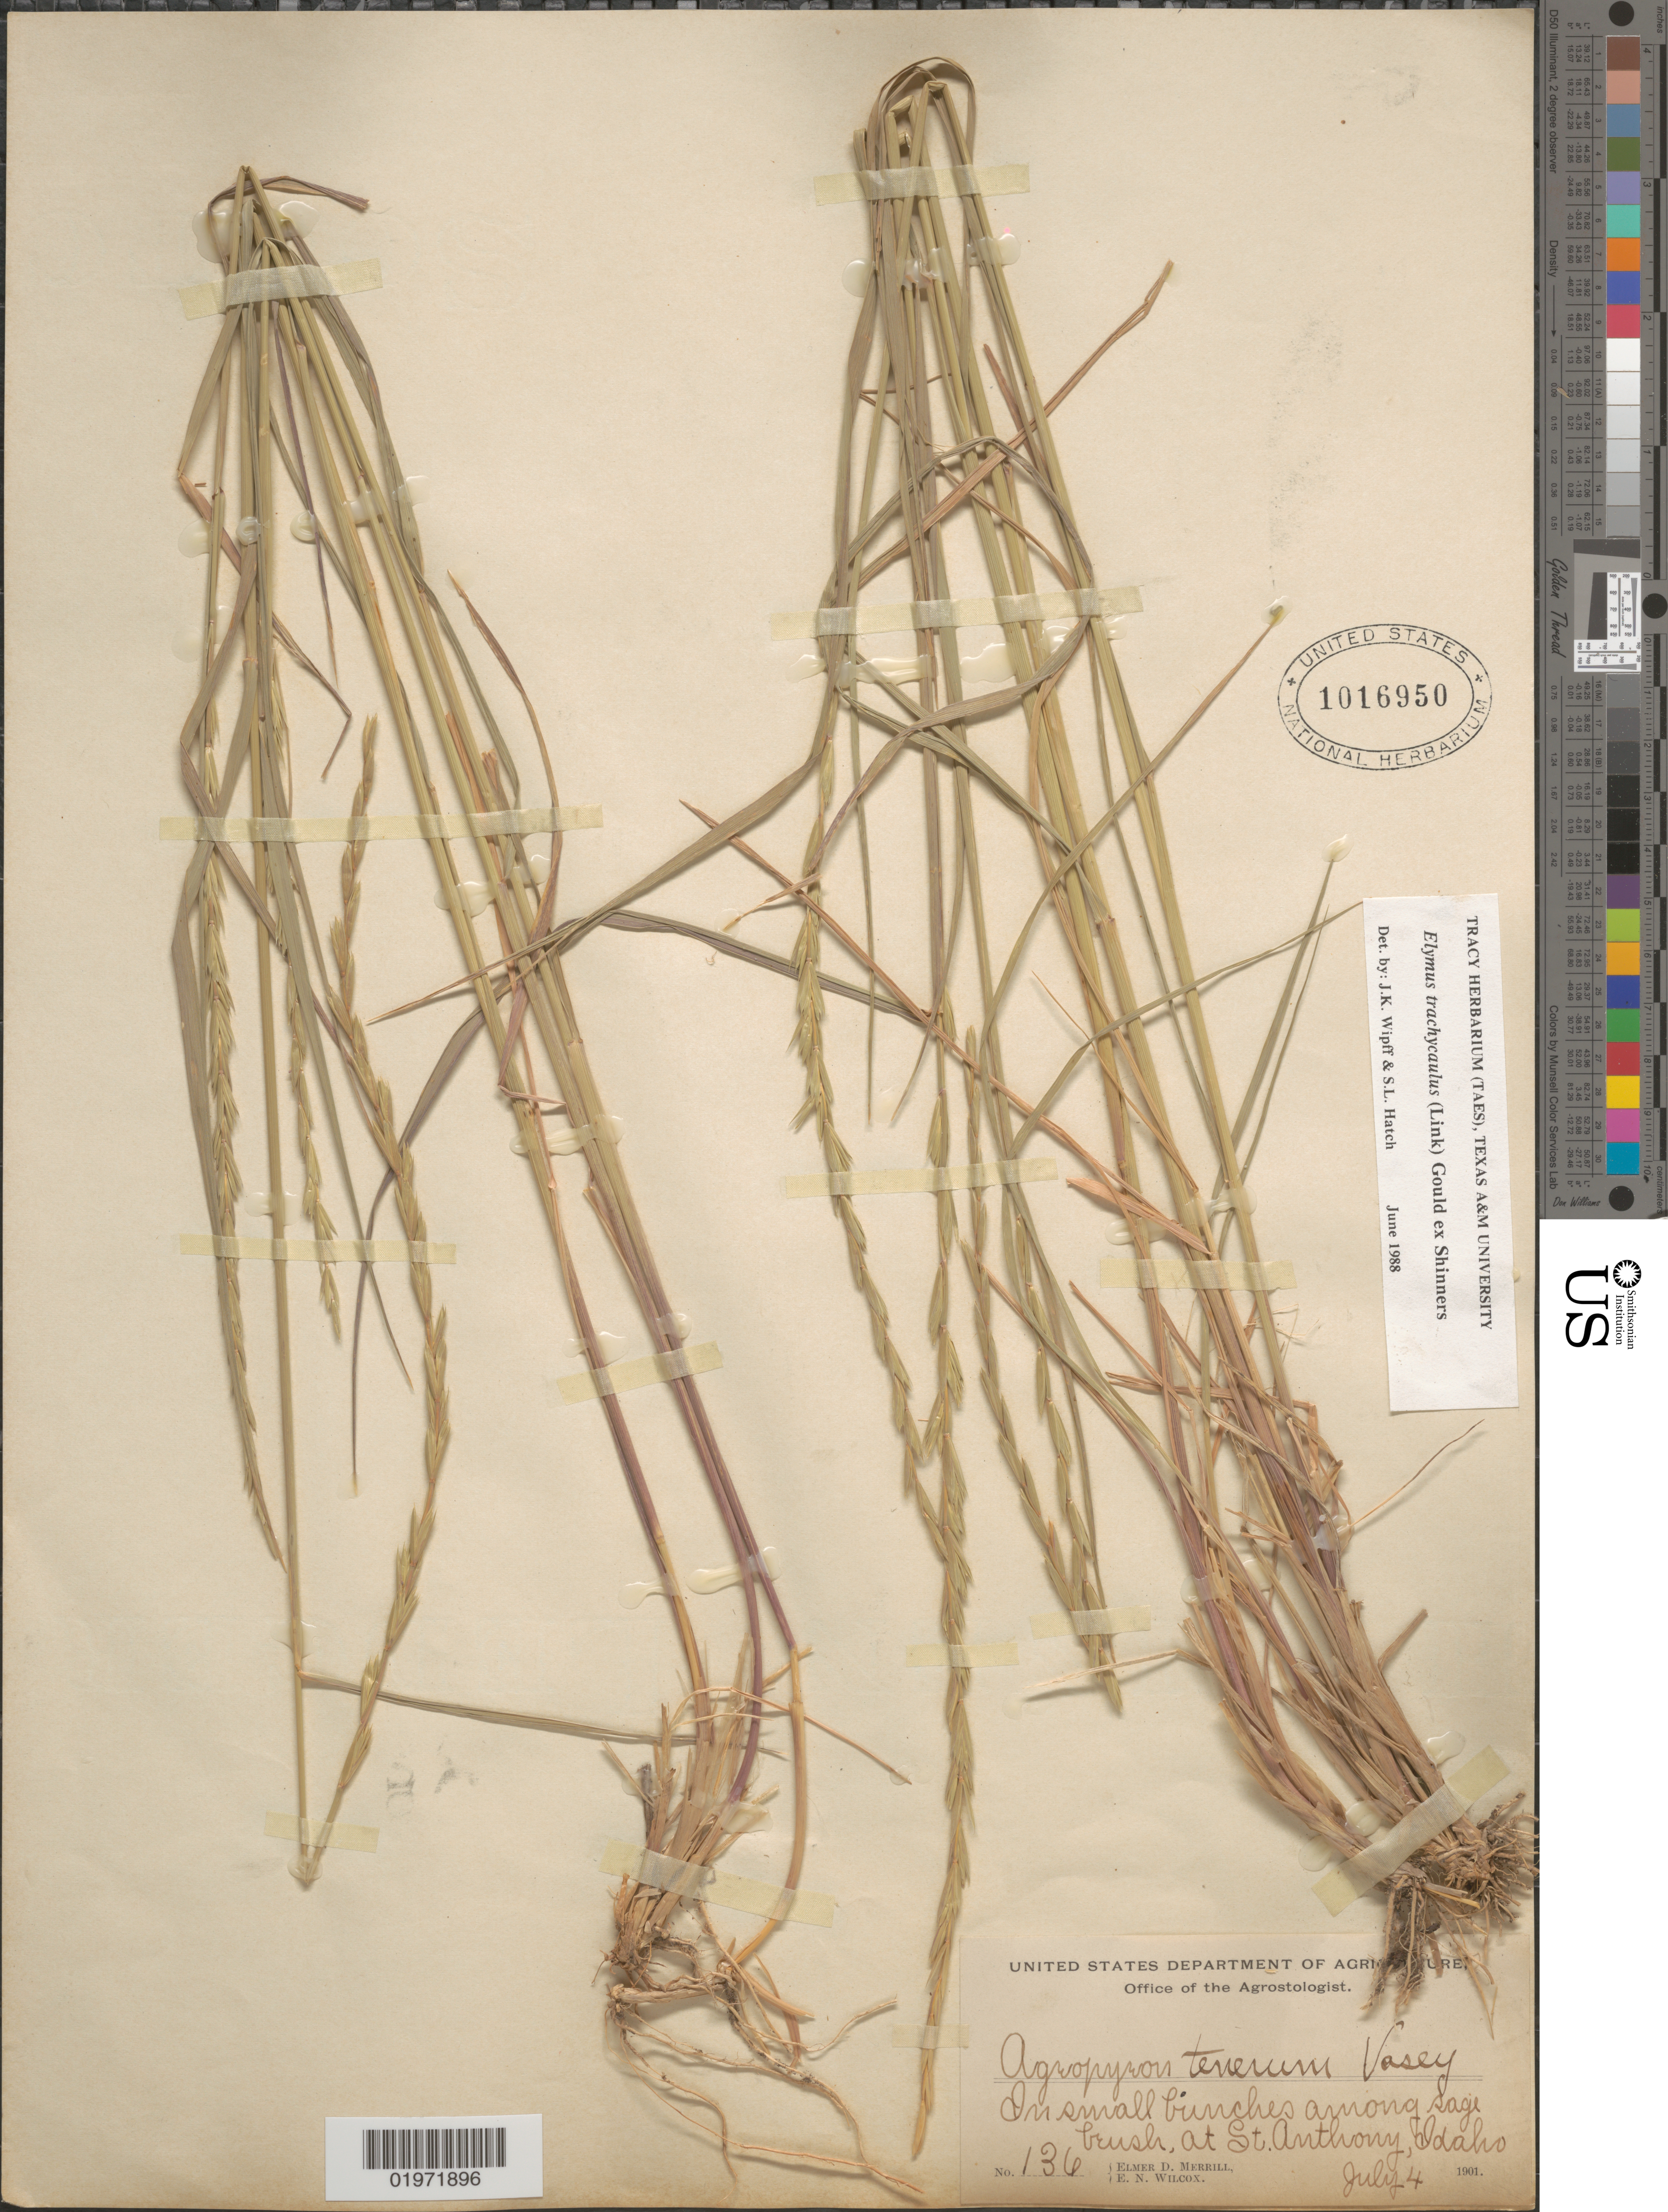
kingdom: Plantae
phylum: Tracheophyta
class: Liliopsida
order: Poales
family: Poaceae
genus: Elymus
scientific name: Elymus trachycaulus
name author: (Link) Gould ex Shinners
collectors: E. D. Merrill & E. Wilcox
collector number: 136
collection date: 1901-07-04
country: United States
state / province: Idaho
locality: In small bunches among sage brush, at St. Anthony.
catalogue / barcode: US 1016950